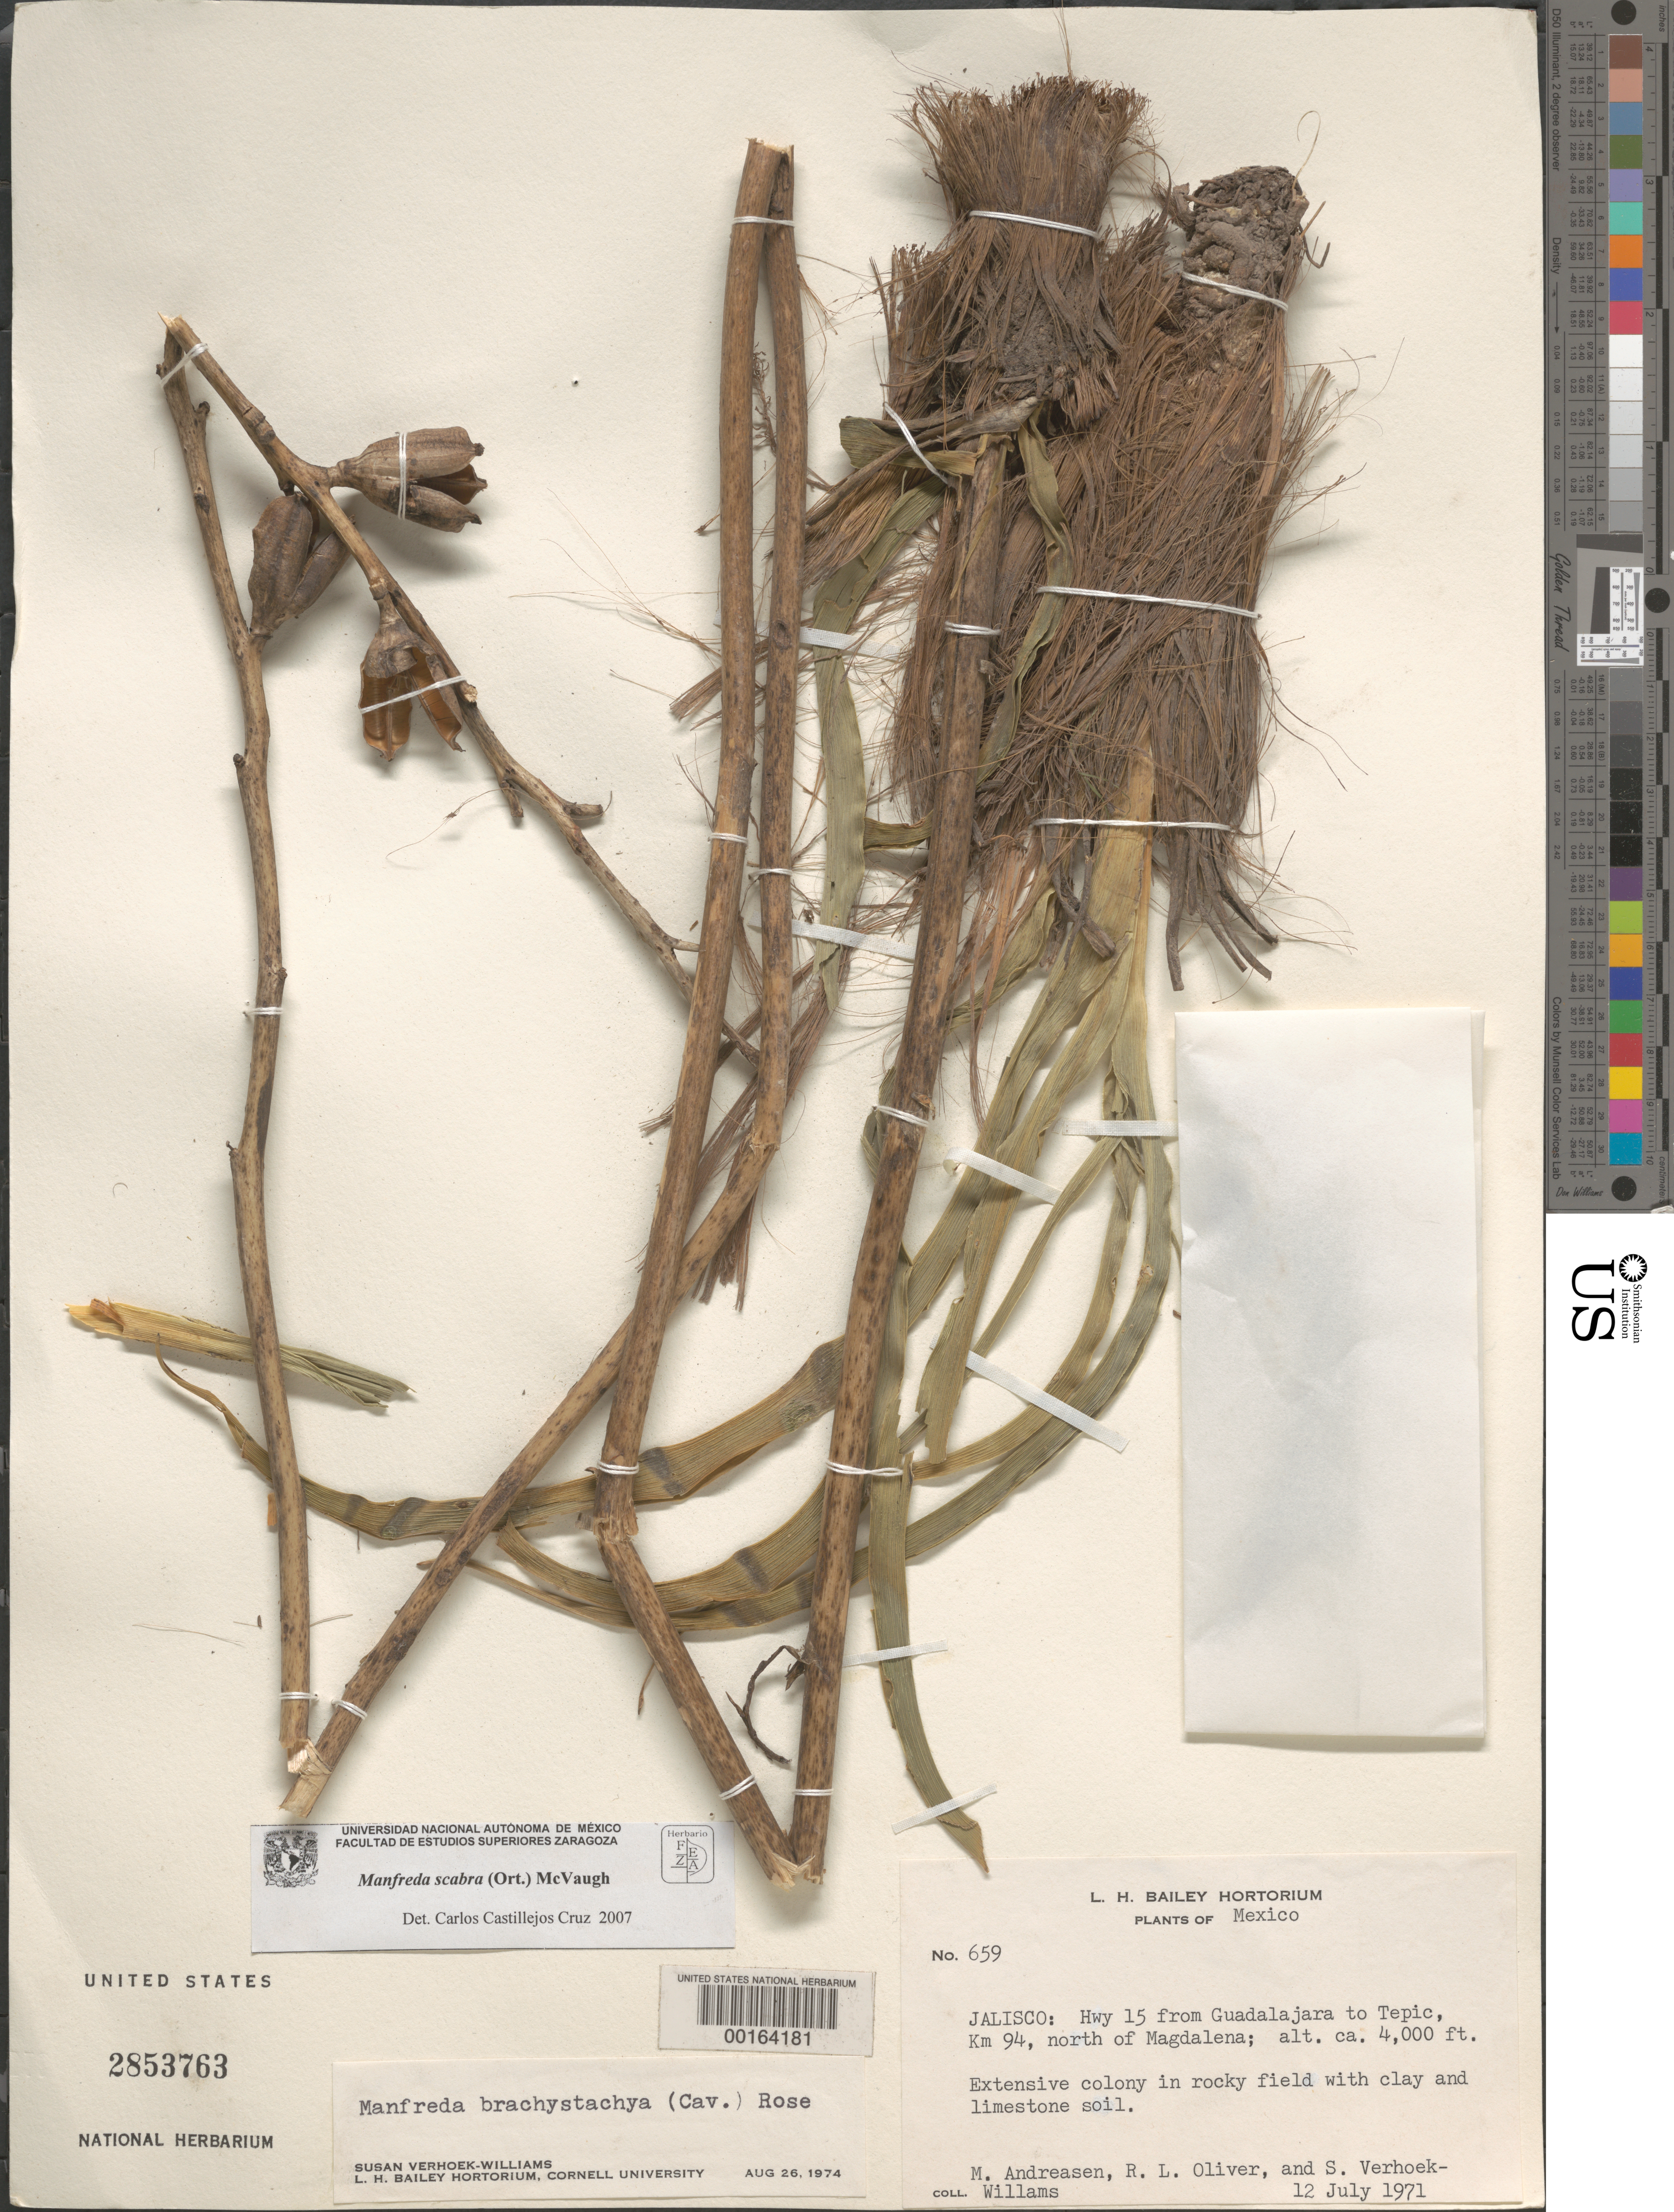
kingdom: Plantae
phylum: Tracheophyta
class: Liliopsida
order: Asparagales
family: Asparagaceae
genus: Manfreda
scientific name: Manfreda scabra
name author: (Ortega) McVaugh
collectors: M. Andreasen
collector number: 659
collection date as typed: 12 Jul 1971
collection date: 1971-07-12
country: Mexico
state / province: Jalisco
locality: Hwy 15 from Guadalajara to Tepic, km 94, N of Magdalena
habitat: Rocky field with clay and limestone soil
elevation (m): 1219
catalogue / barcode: US 2853763